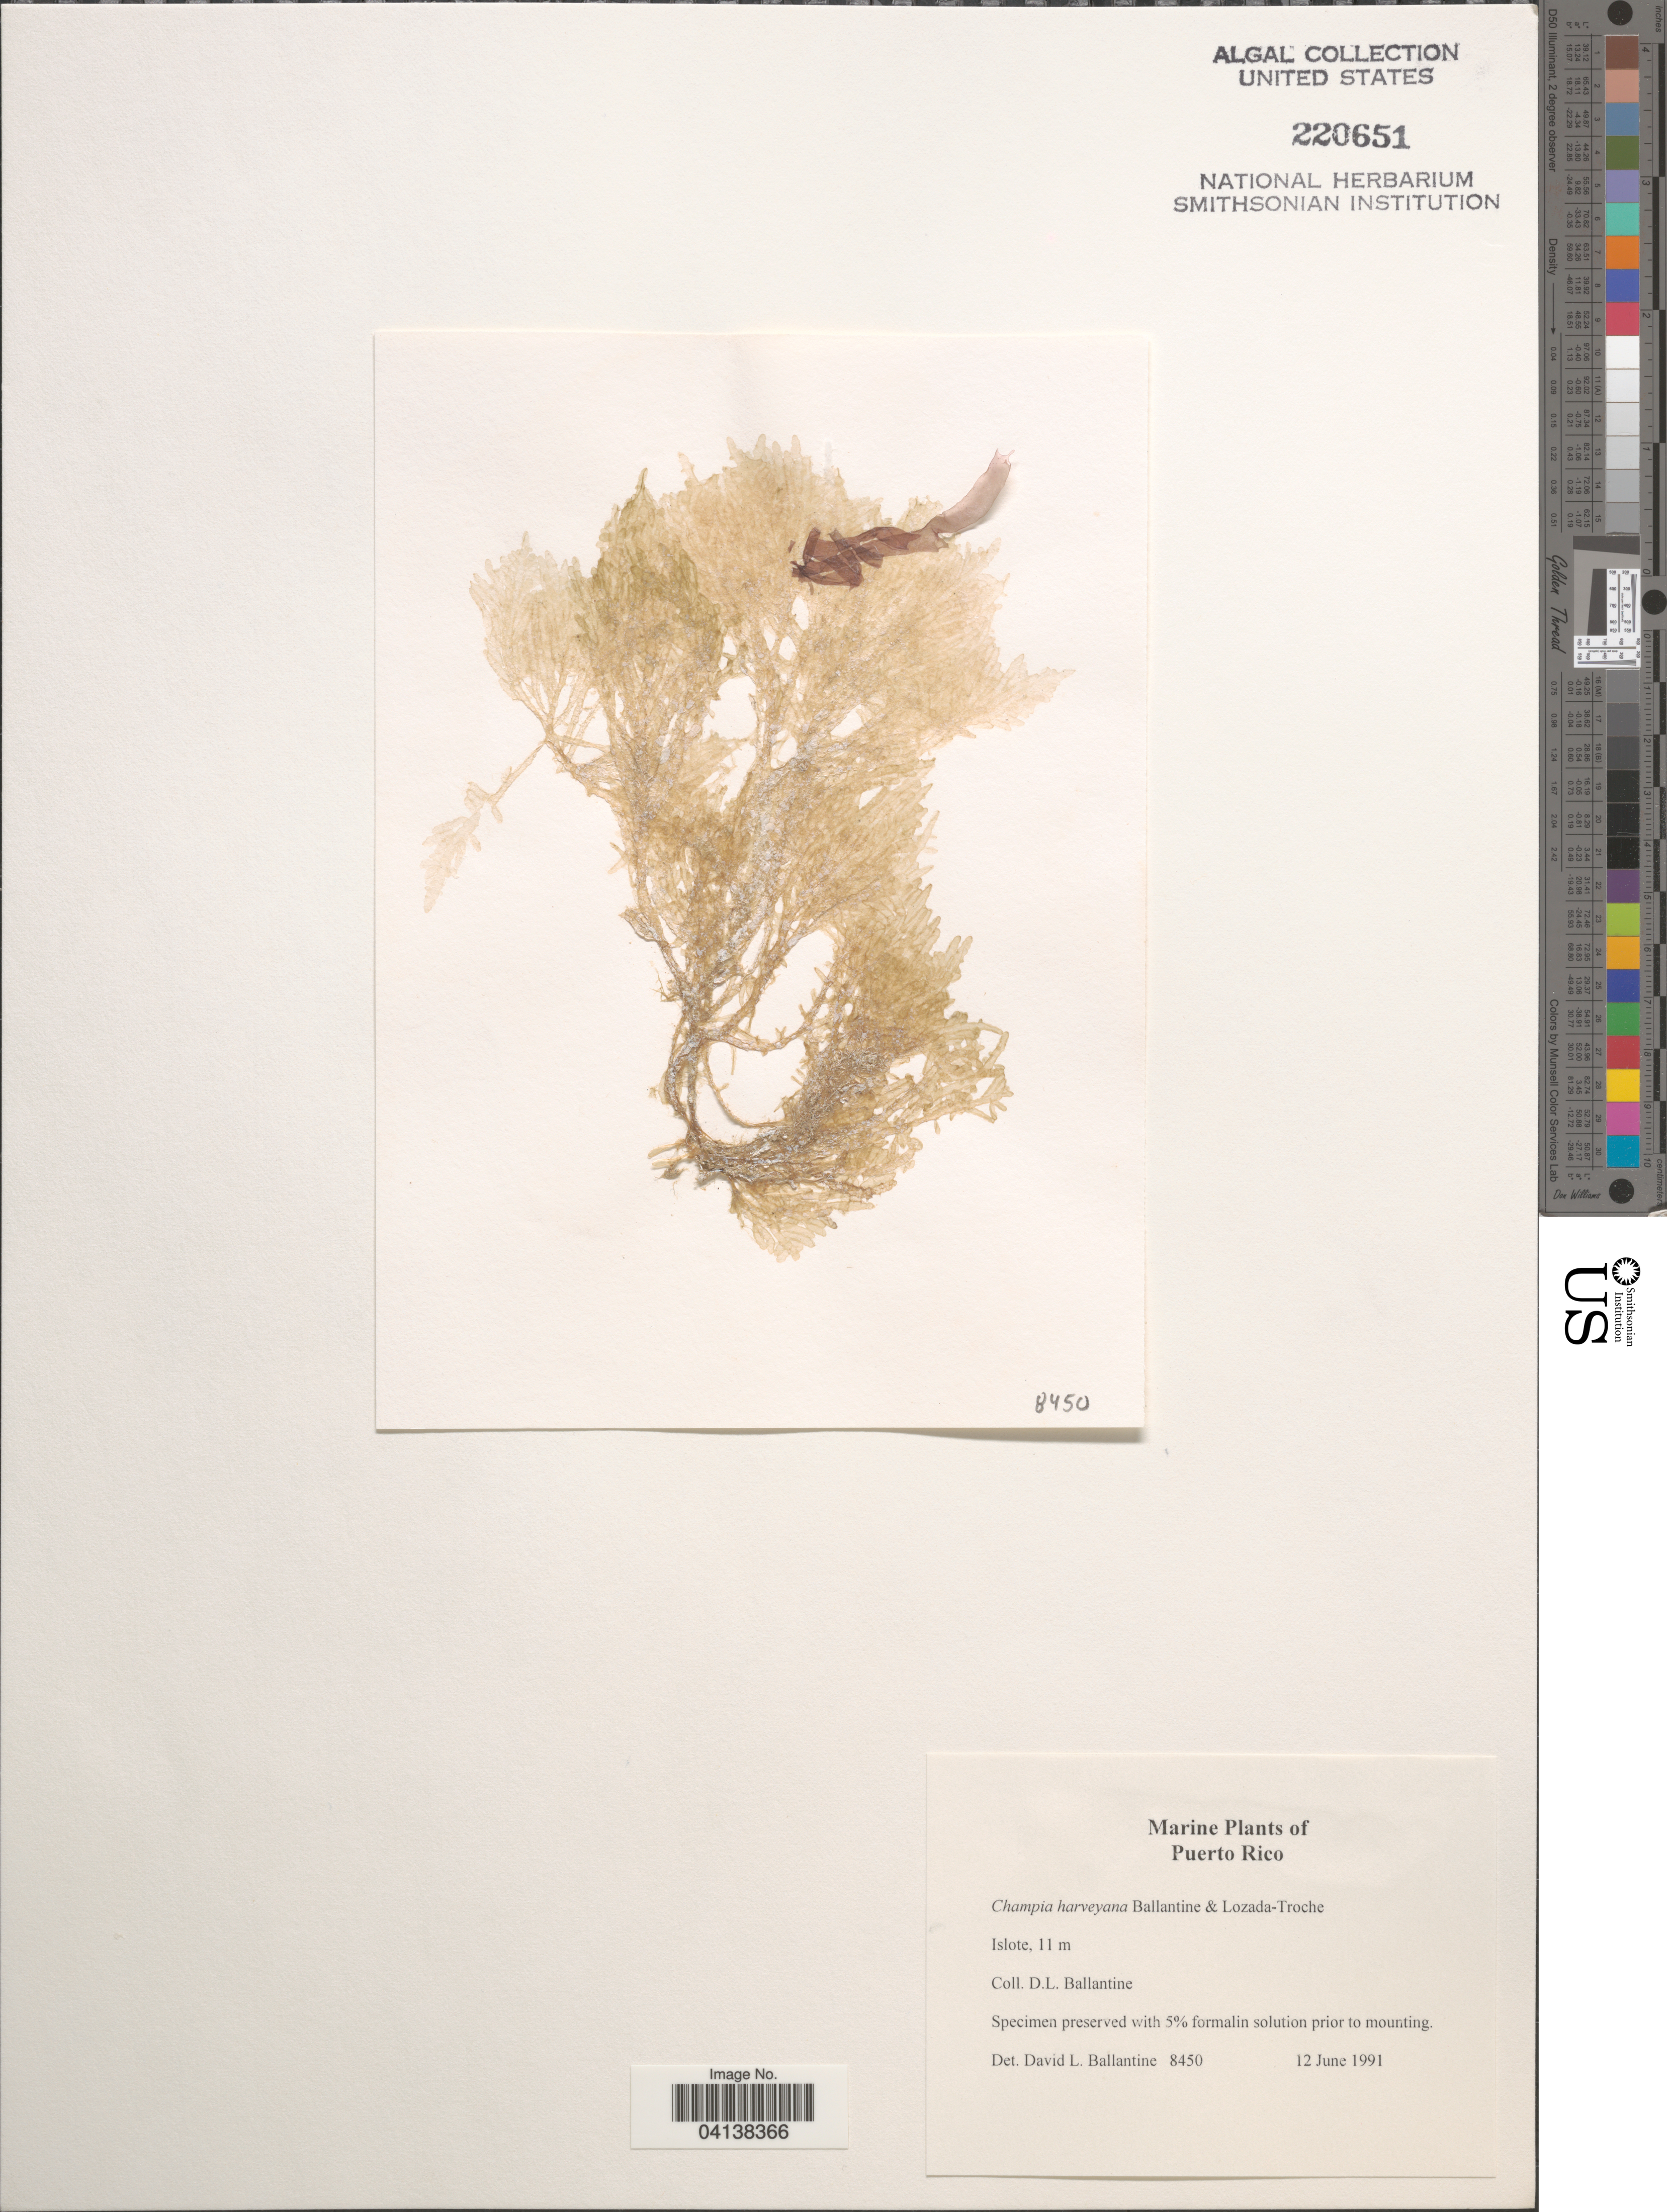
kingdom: Plantae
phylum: Rhodophyta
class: Florideophyceae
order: Rhodymeniales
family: Champiaceae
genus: Champia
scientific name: Champia harveyana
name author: D.L. Ballant. & C.Lozada-Troche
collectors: D.L. Ballantine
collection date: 1991-06-12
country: Puerto Rico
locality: Islote.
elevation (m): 11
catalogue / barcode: US 220651